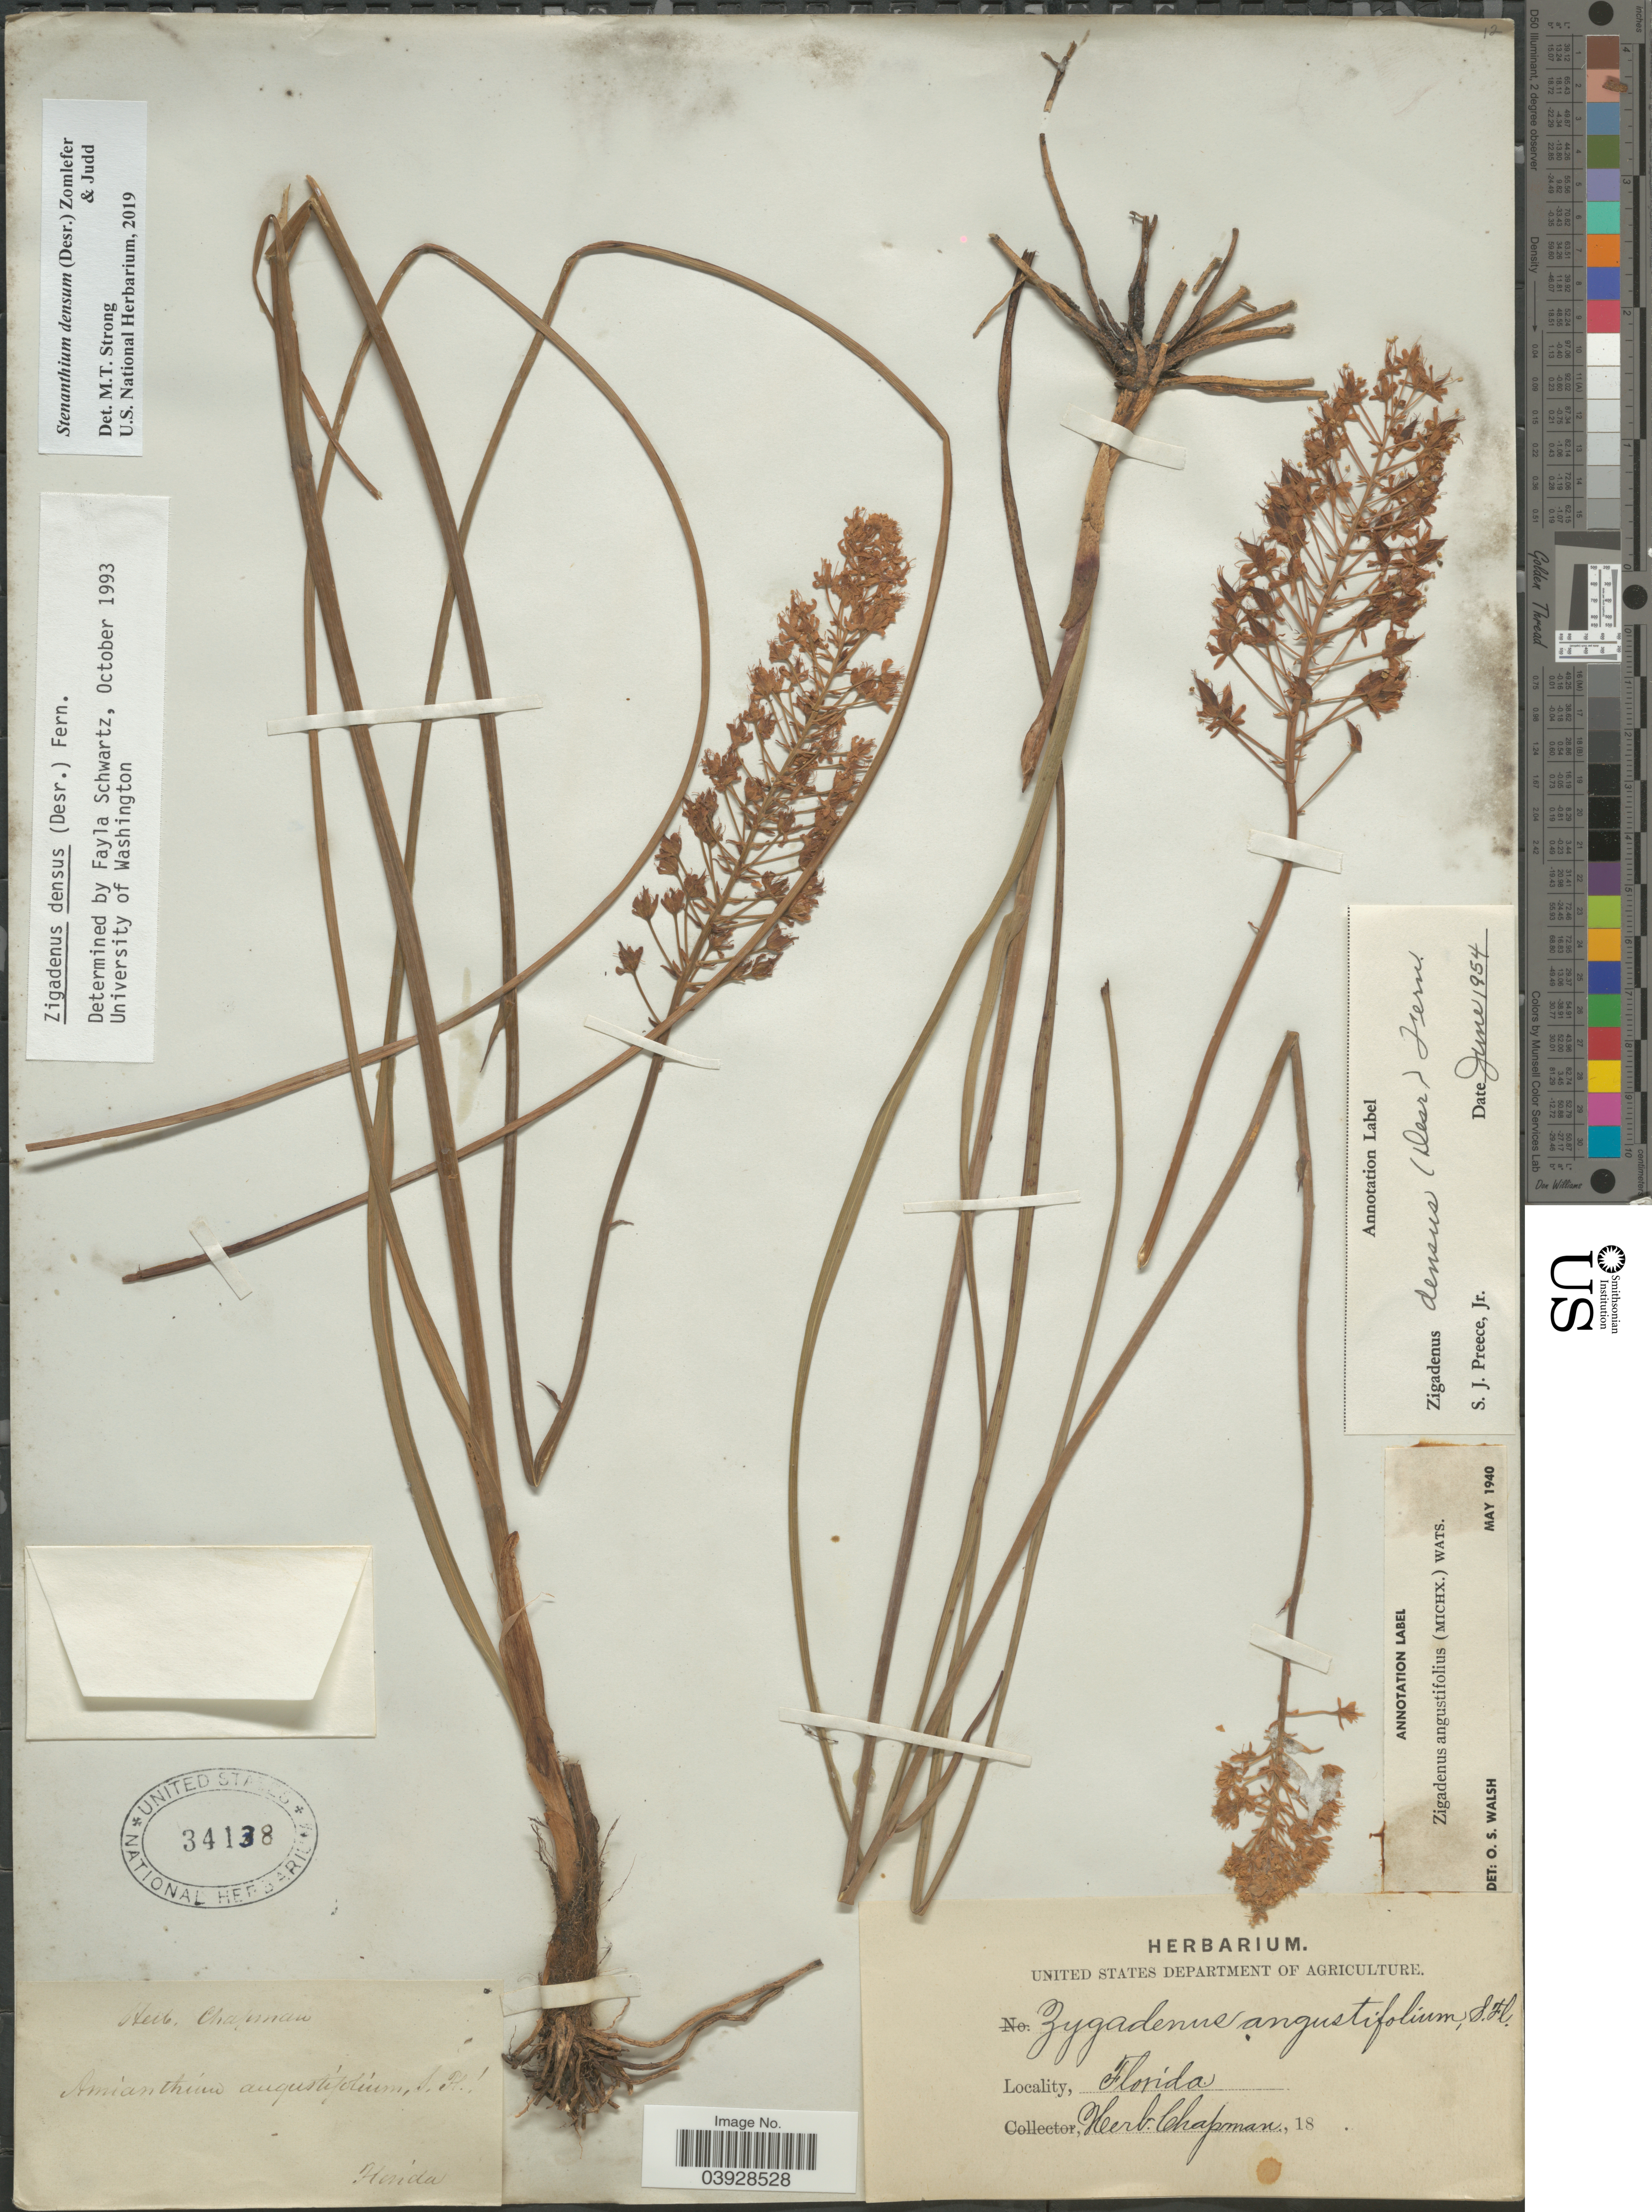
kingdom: Plantae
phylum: Tracheophyta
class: Liliopsida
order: Liliales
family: Melanthiaceae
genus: Stenanthium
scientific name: Stenanthium densum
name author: (Desr.) Zomlefer & Judd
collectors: ex herb. Chapman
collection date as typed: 18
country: United States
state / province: Florida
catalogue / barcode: US 34138